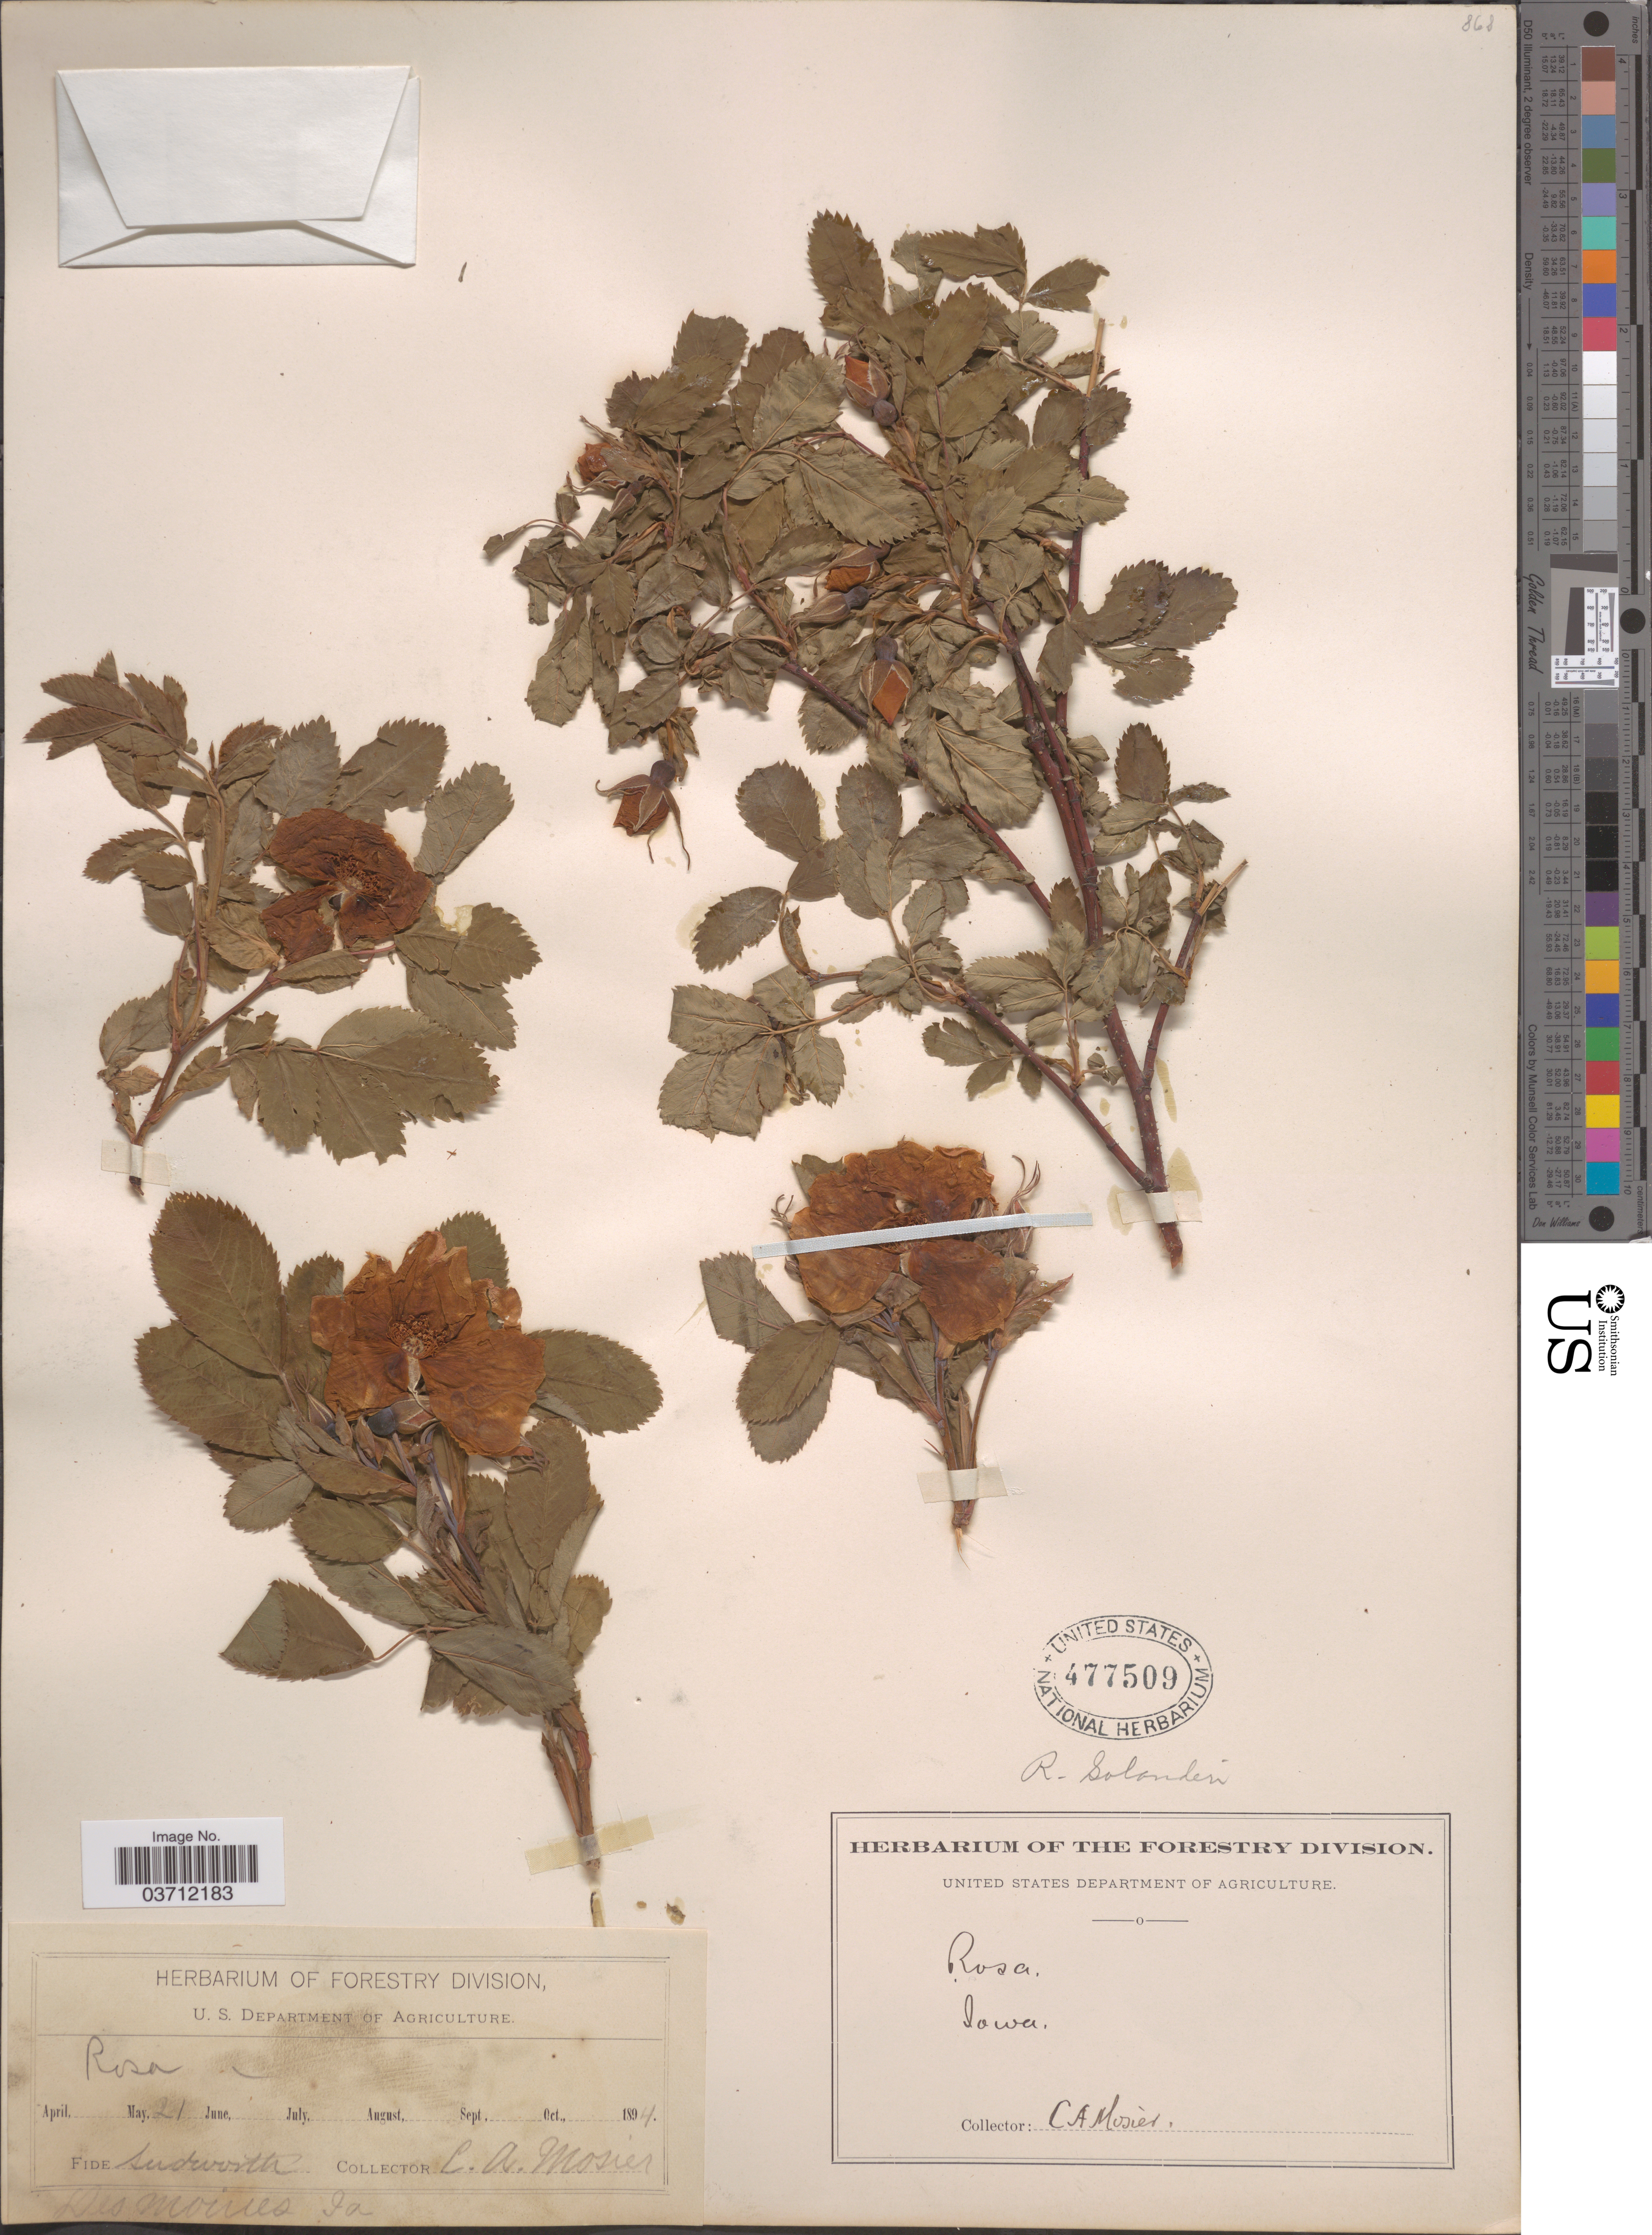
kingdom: Plantae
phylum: Tracheophyta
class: Magnoliopsida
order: Rosales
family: Rosaceae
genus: Rosa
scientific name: Rosa solandrii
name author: Tratt.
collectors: C. A. Mosier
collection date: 1894-05-21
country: United States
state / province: Iowa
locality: Des Moines.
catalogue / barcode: US 477509